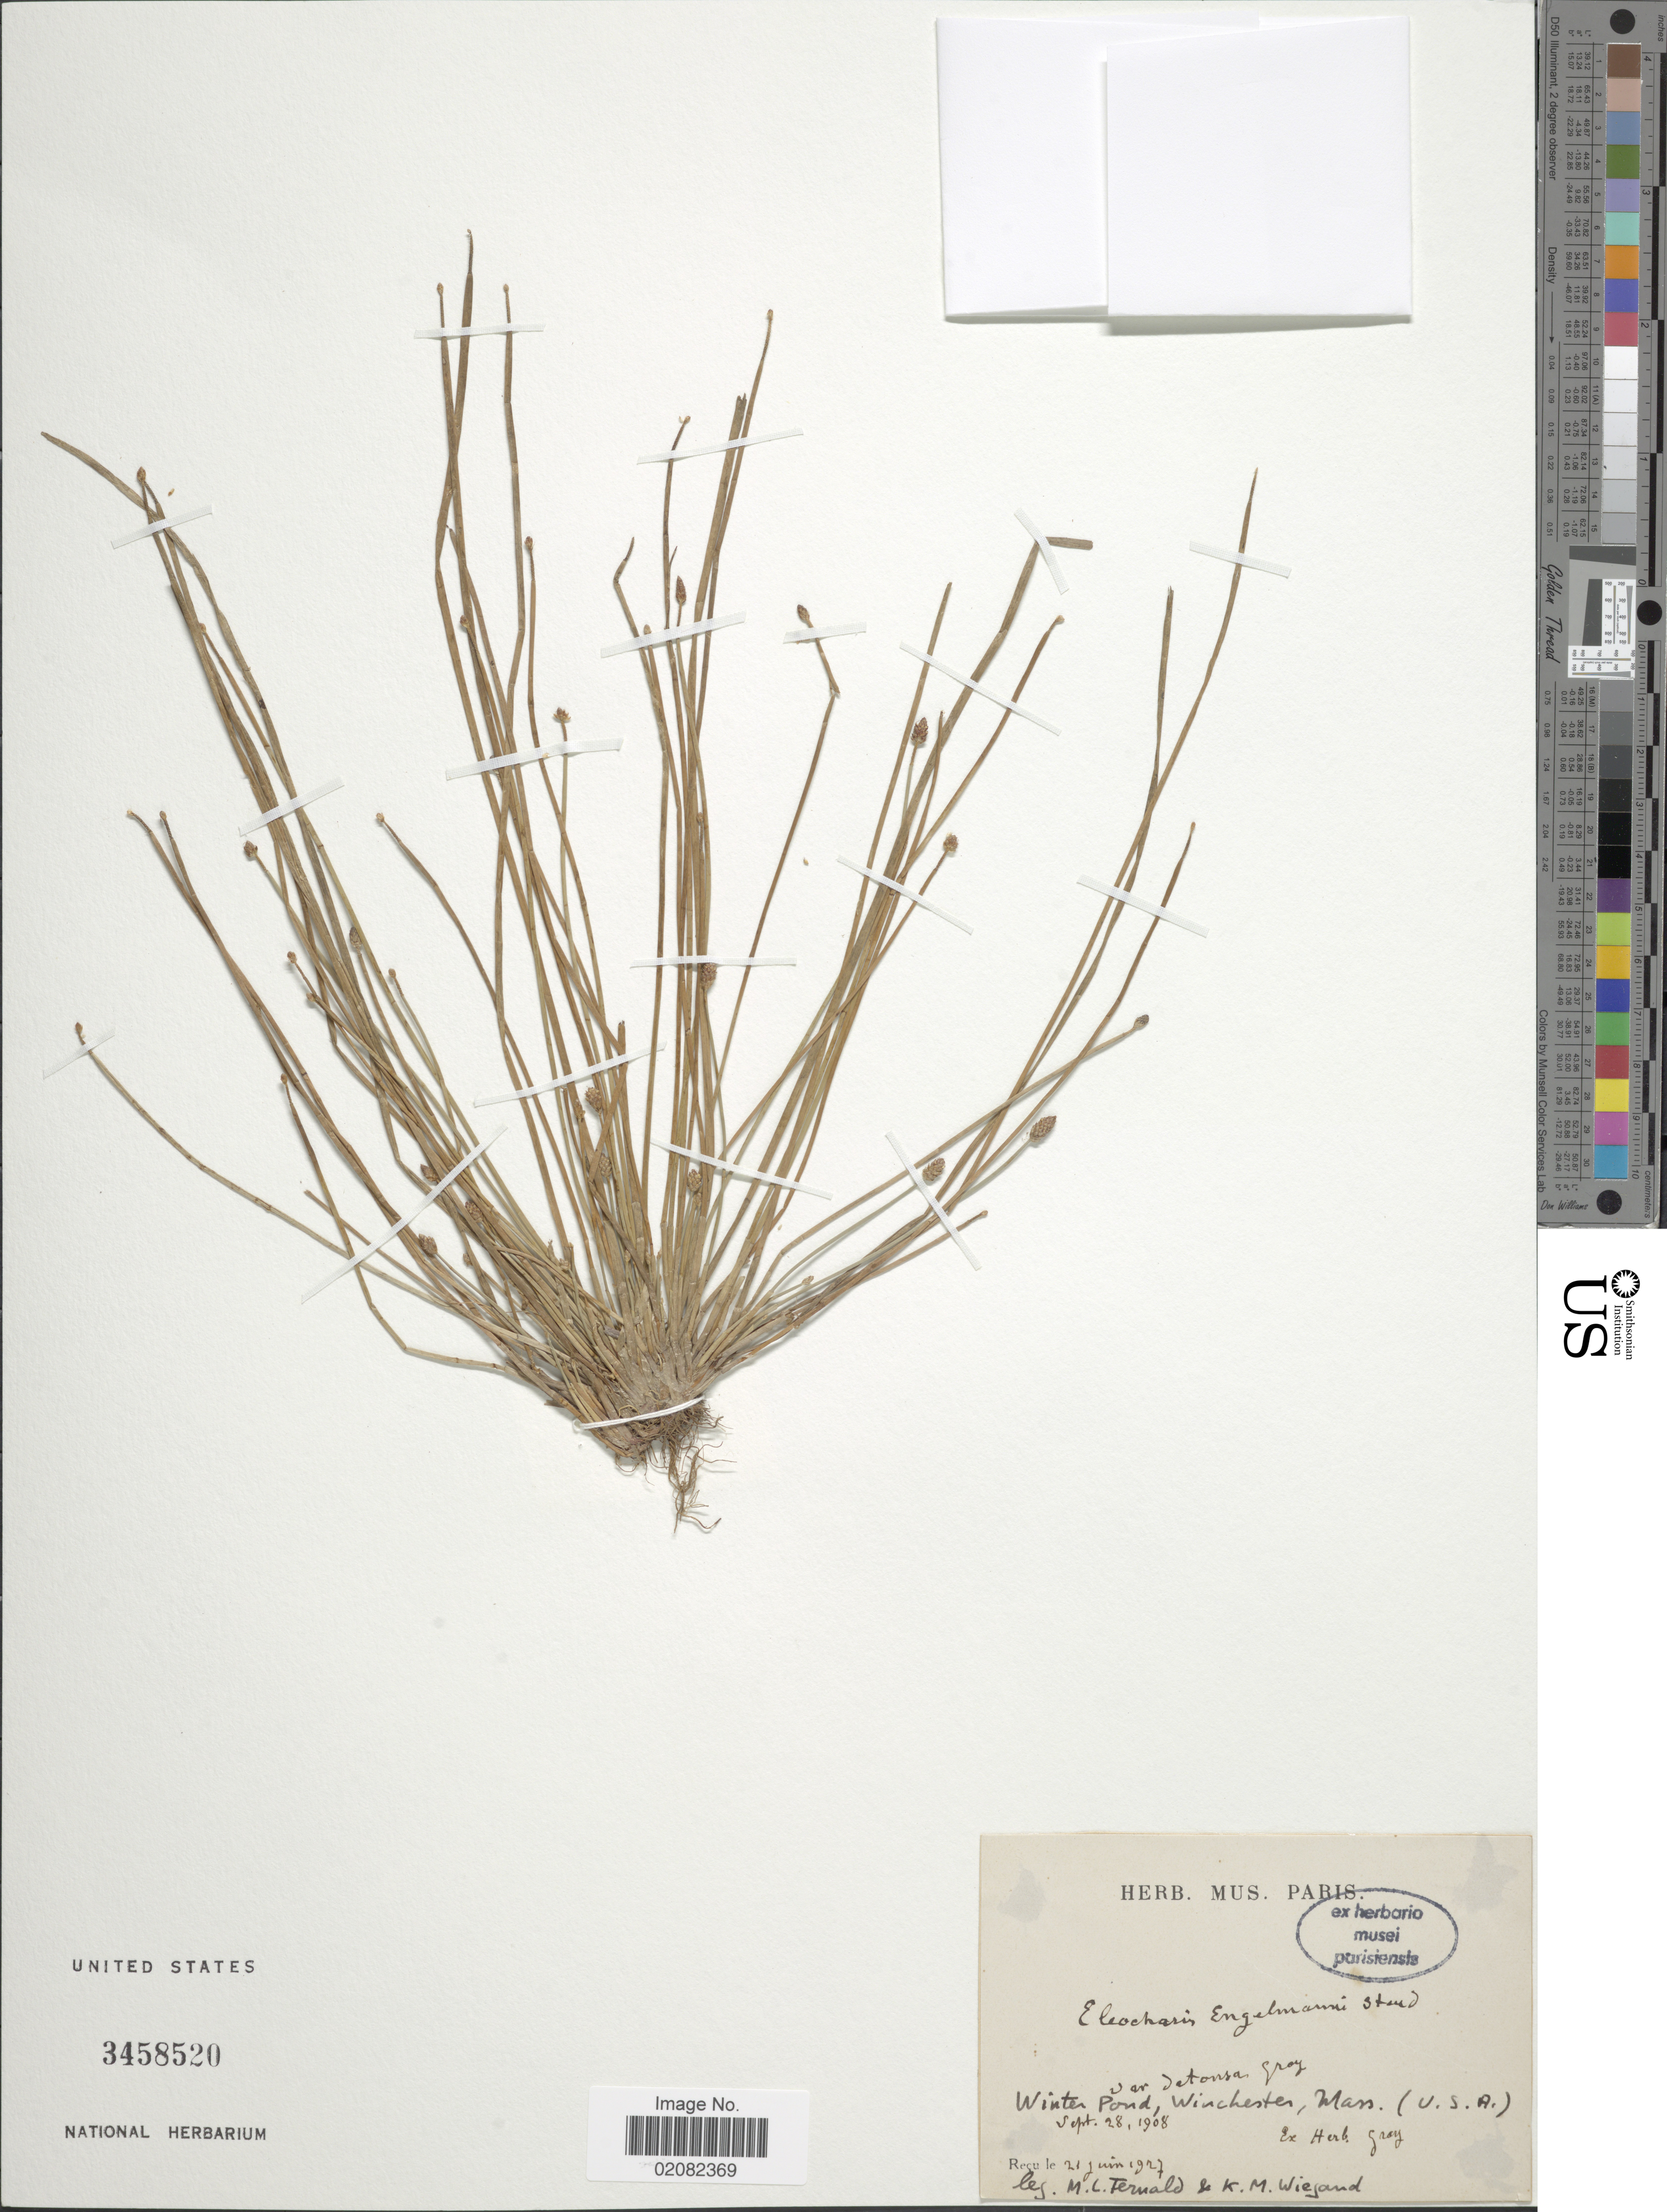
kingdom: Plantae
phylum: Tracheophyta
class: Liliopsida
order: Poales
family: Cyperaceae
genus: Eleocharis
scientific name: Eleocharis engelmannii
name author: Steud.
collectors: ex herb. Mus. Paris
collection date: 1908-09-28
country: United States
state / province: Massachusetts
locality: Winter Pond, Winchester, Mass.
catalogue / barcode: US 3458520